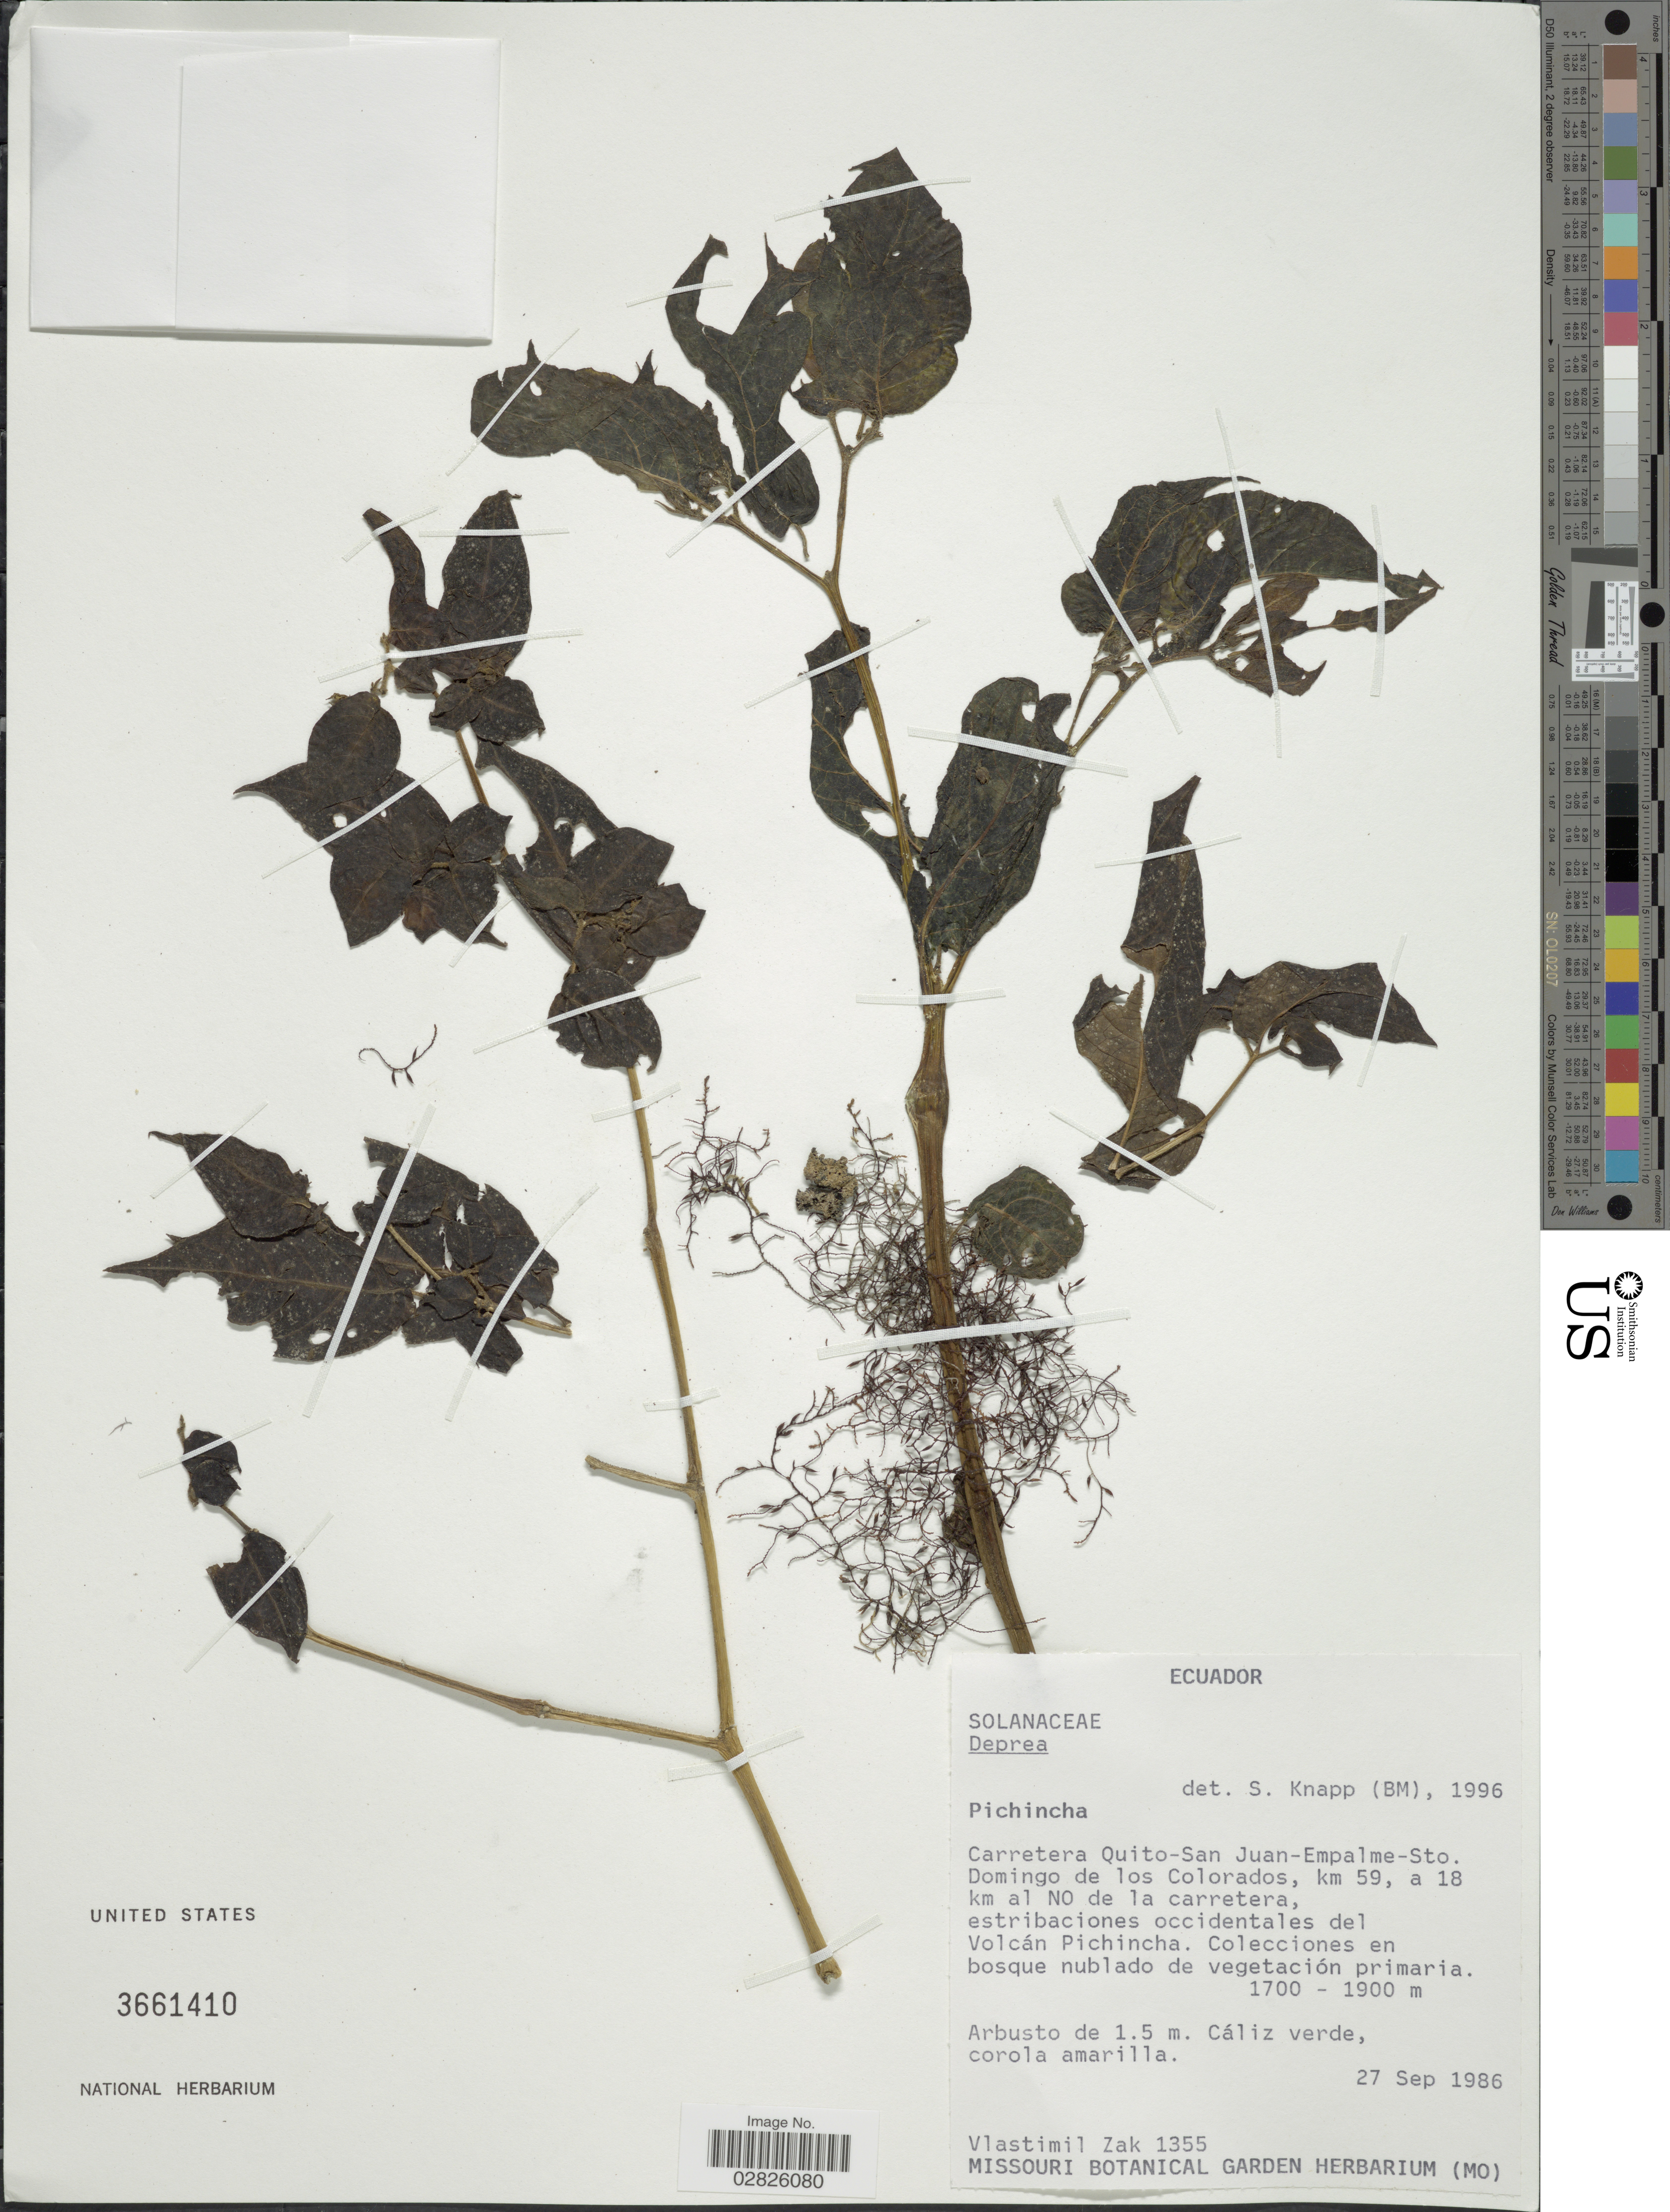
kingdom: Plantae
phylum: Tracheophyta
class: Magnoliopsida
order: Solanales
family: Solanaceae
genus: Deprea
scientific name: Deprea sp.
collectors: V. Zak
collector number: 1355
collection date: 1986-09-27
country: Ecuador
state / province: Pichincha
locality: Carretera Quito-San Juan-Empalme-Sto. Domingo de los Colorados, km 59, a 18 km al NO de la carretera, estribaciones occidentales del Volcán Pichincha.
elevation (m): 1700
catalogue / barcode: US 3661410